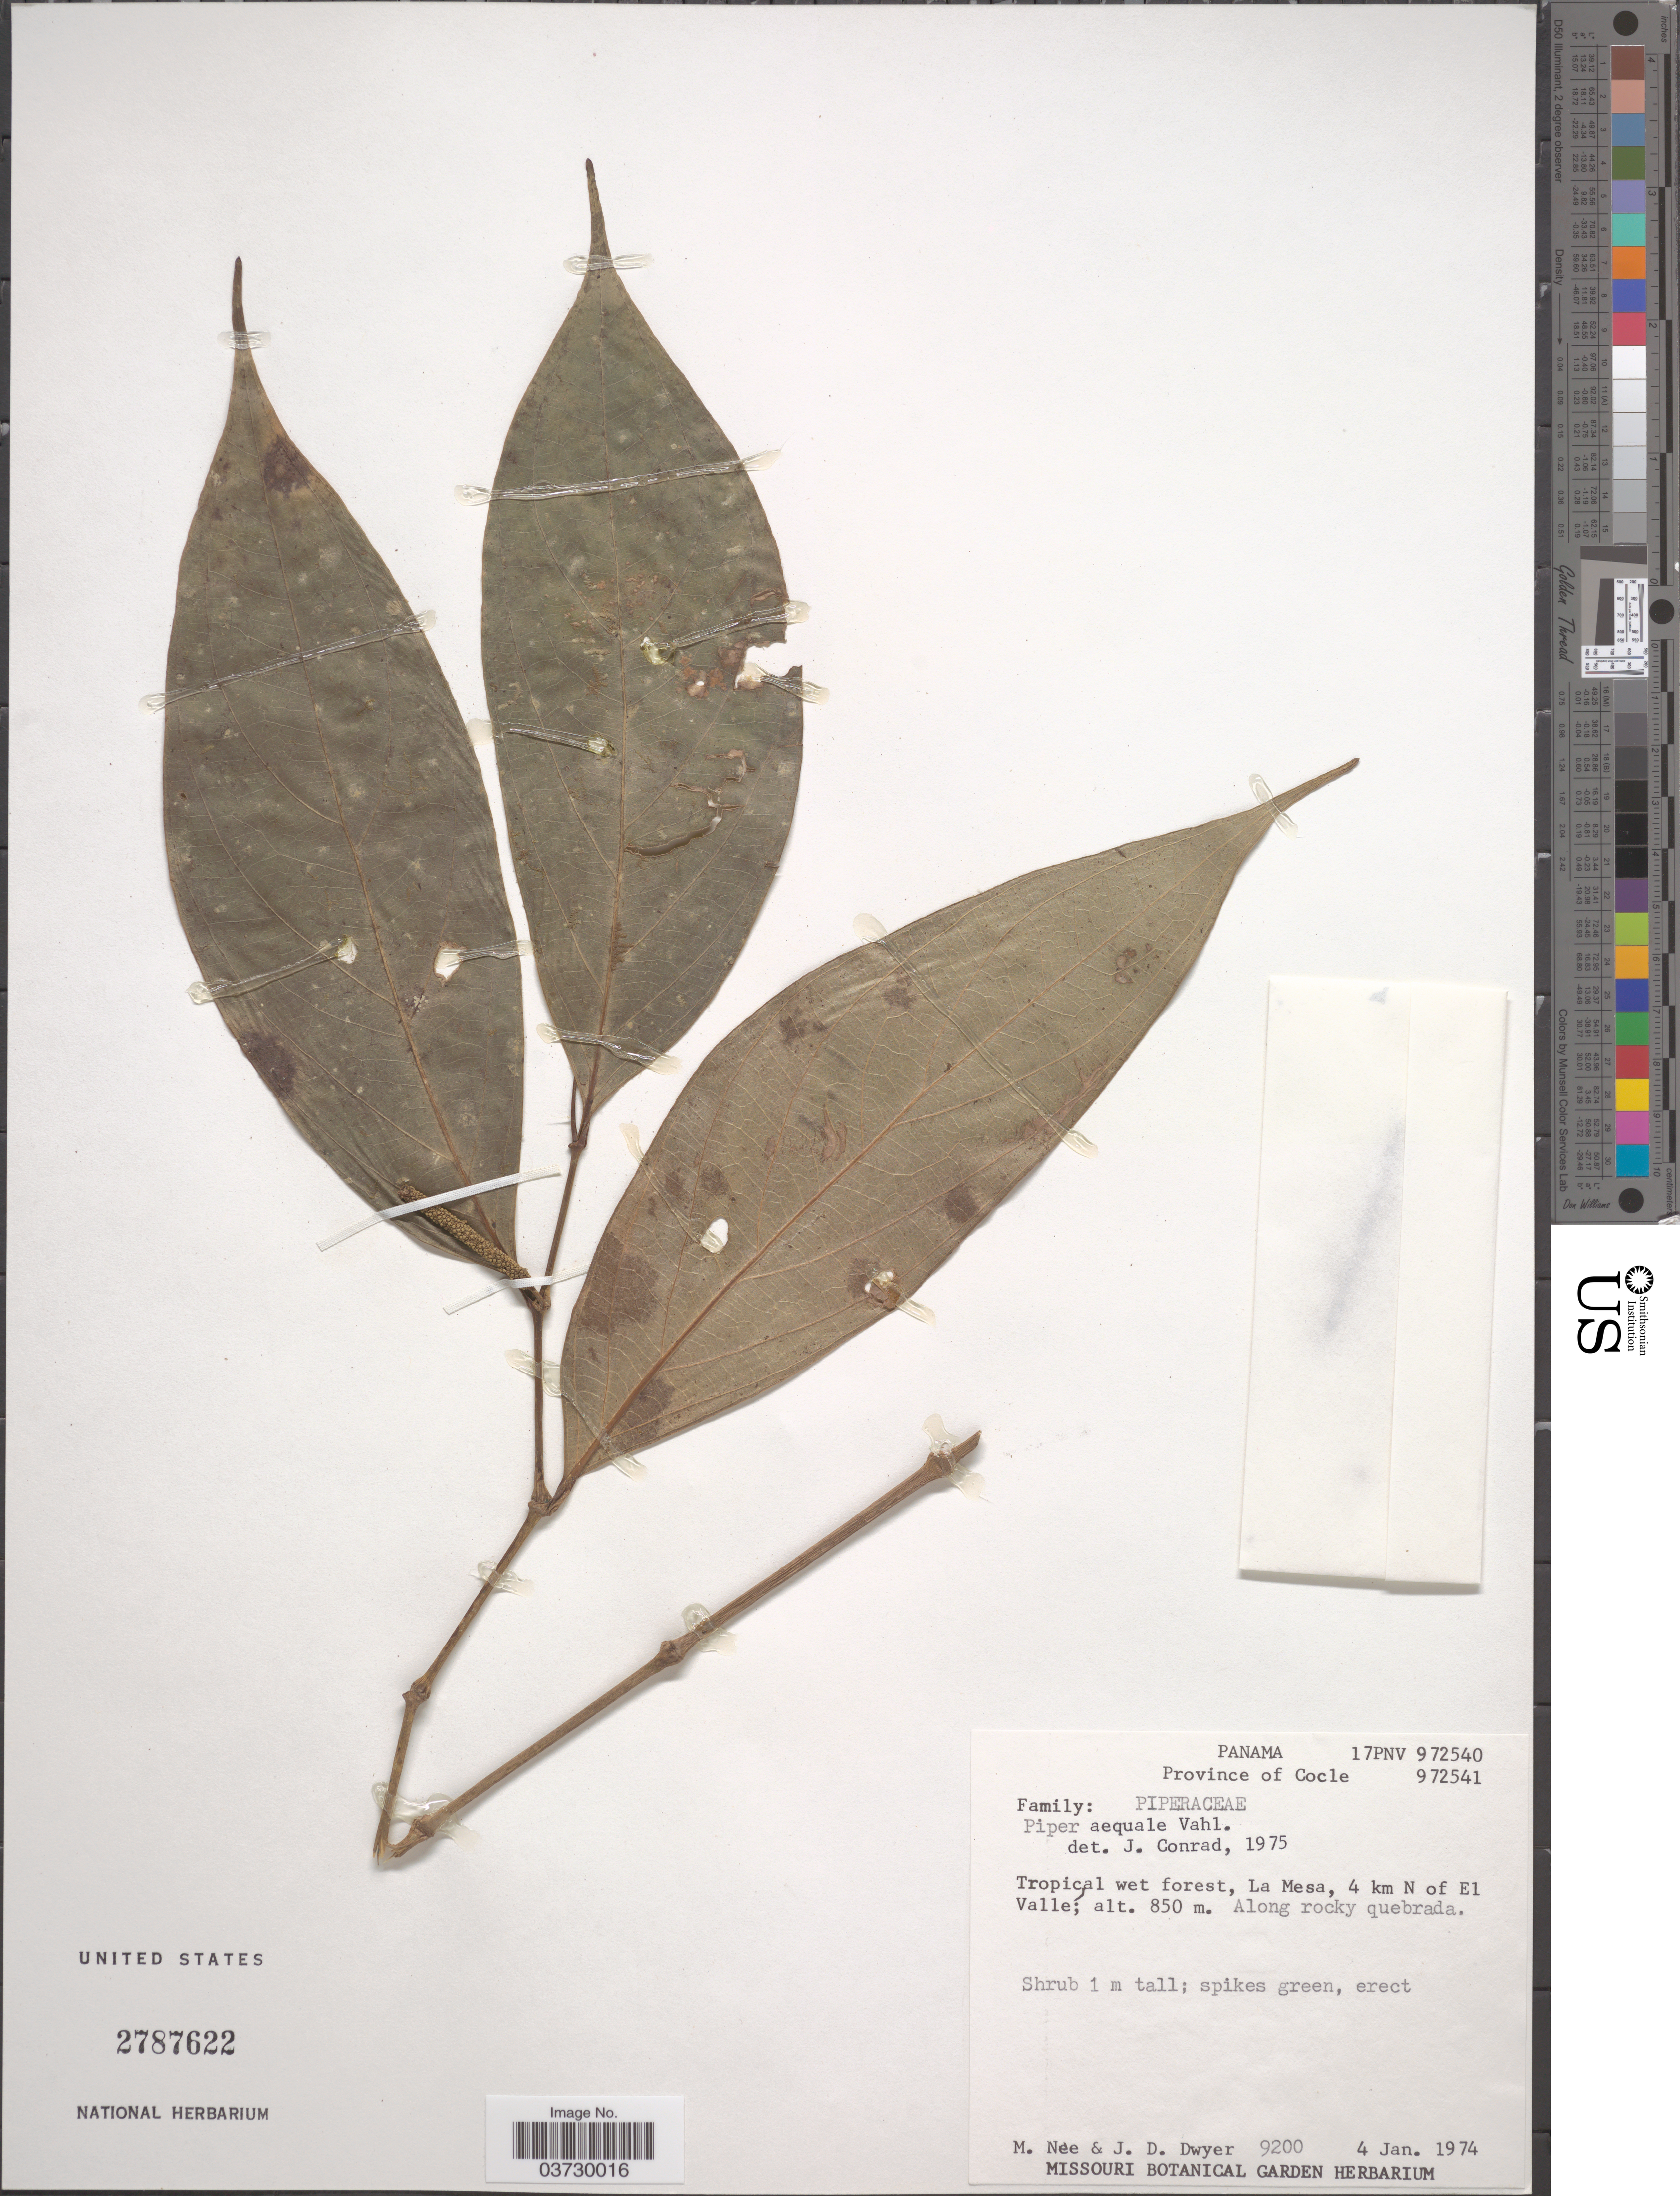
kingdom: Plantae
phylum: Tracheophyta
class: Magnoliopsida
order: Piperales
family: Piperaceae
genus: Piper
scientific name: Piper aequale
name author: Vahl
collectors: M. Nee & J. D. Dwyer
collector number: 9200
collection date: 1974-01-04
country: Panama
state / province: Cocle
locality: La Mesa, 4 km N of El Valle.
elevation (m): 850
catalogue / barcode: US 2787622